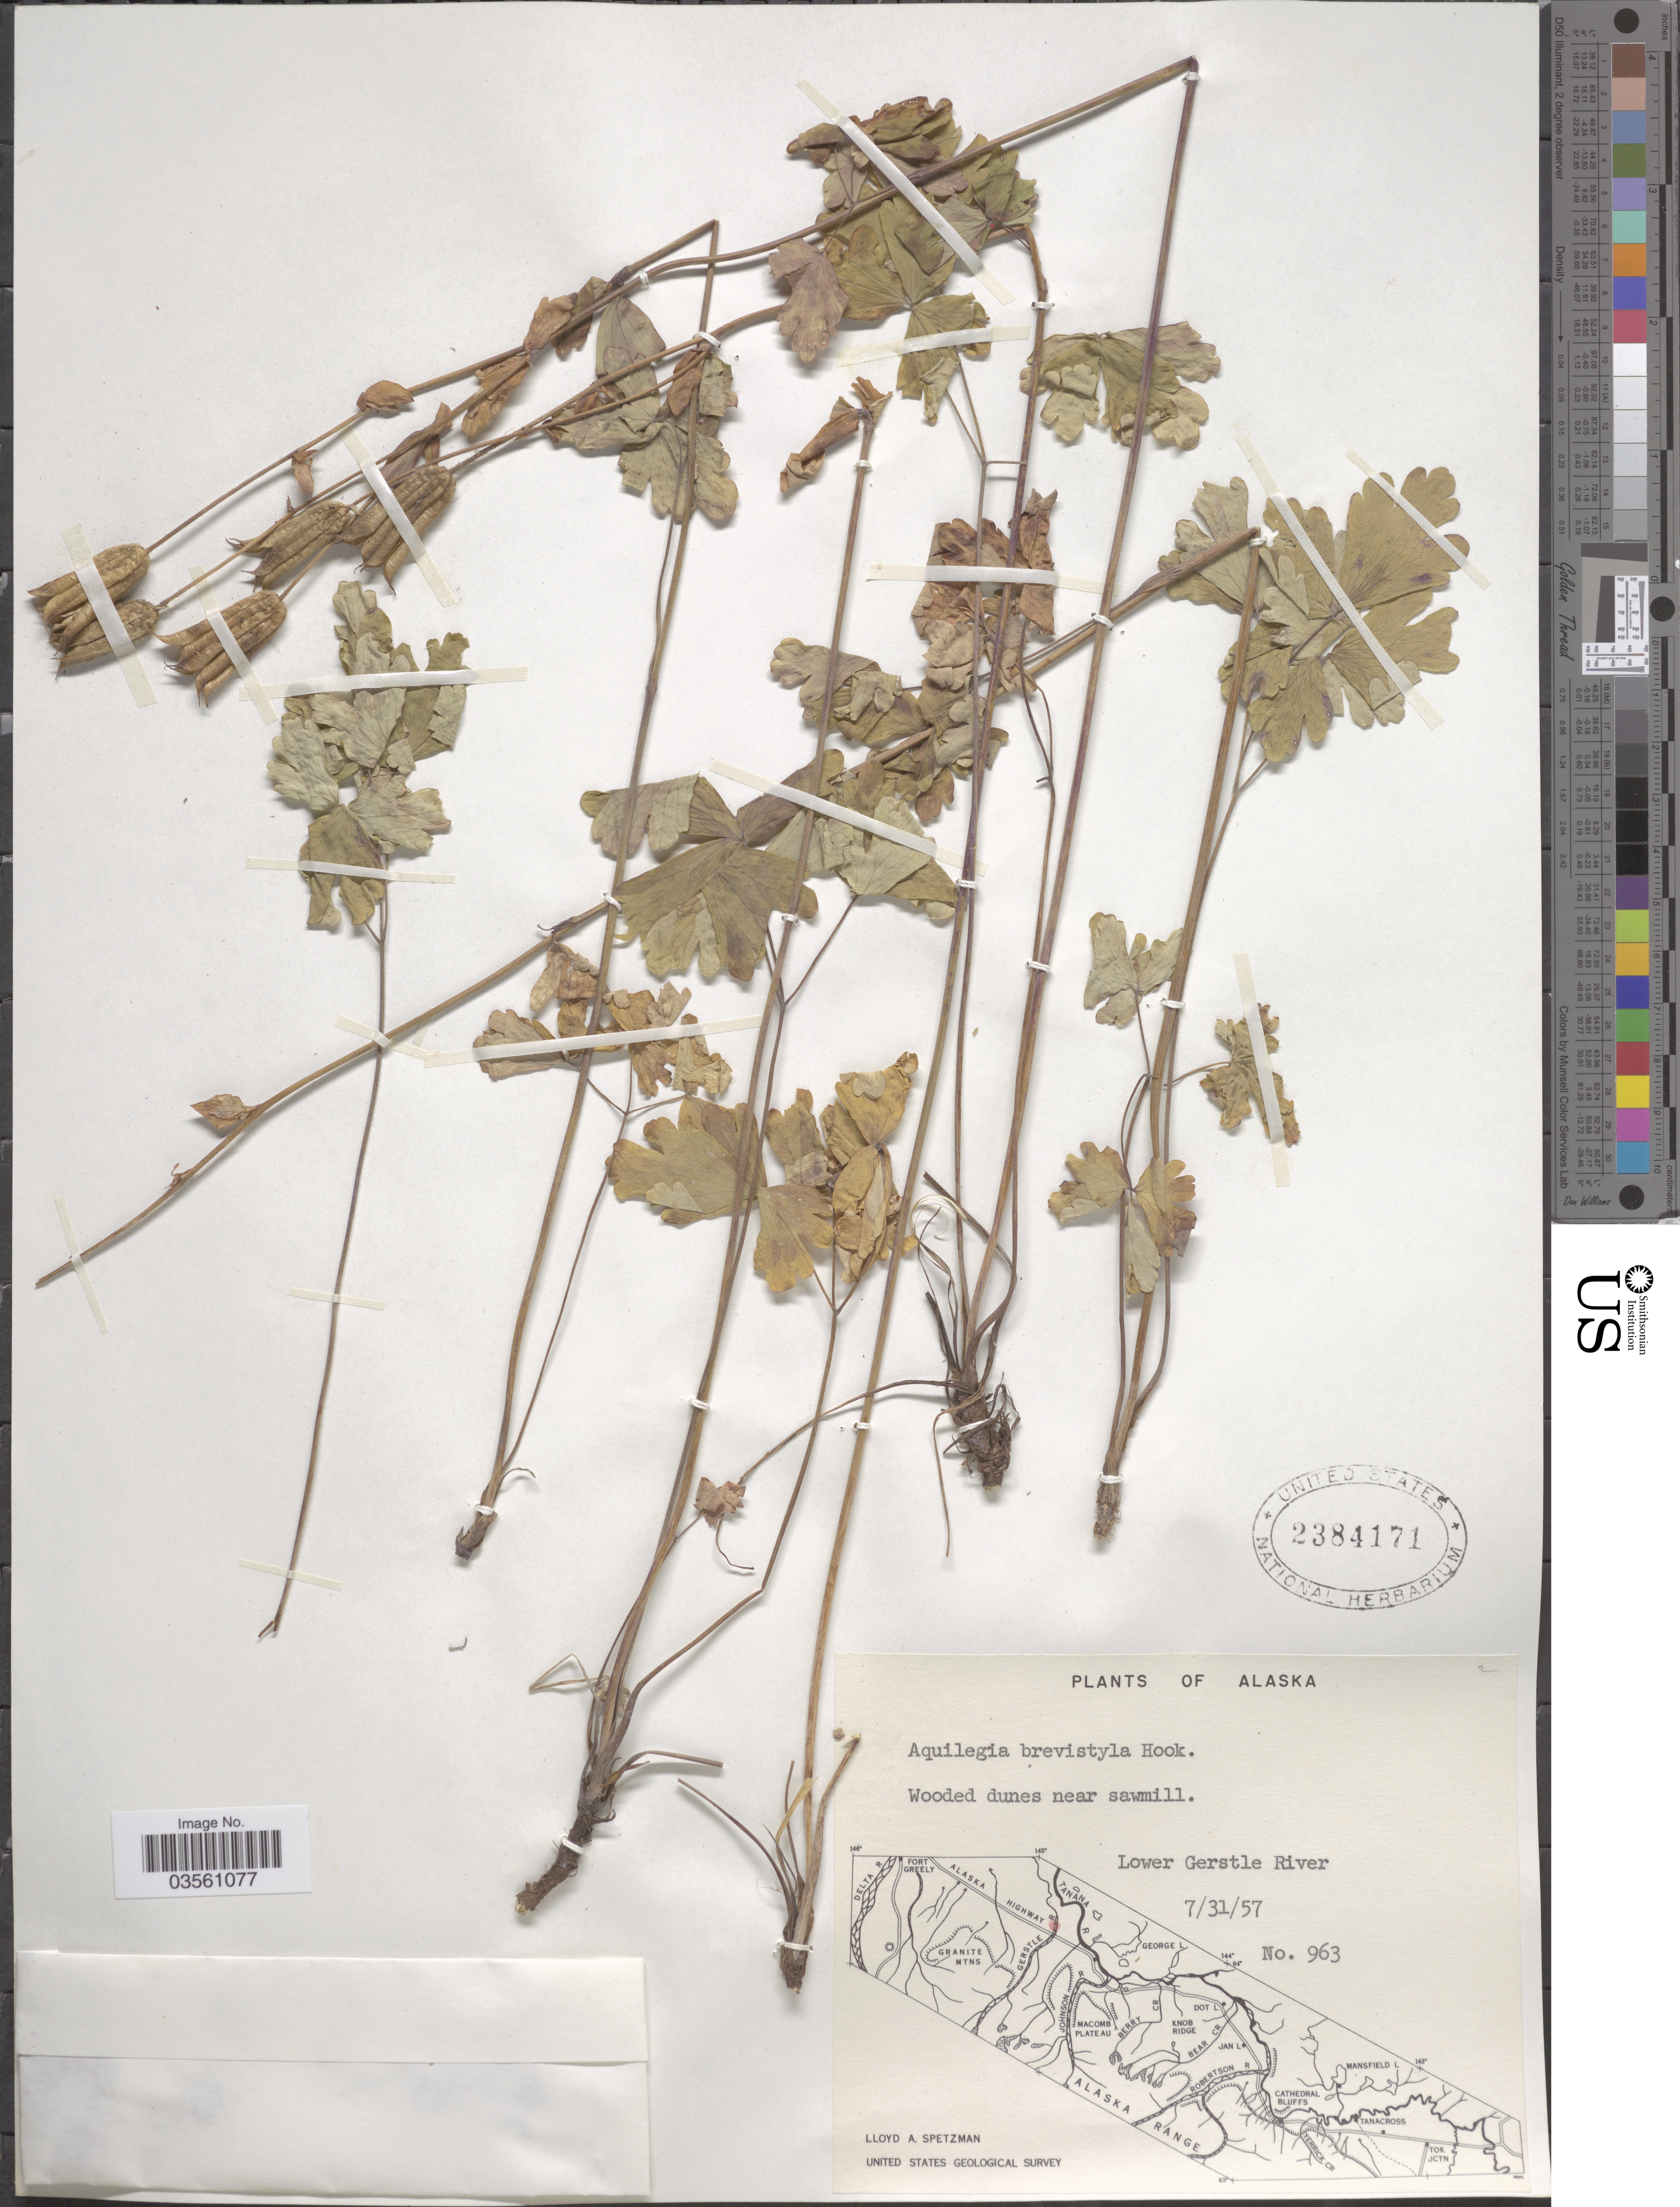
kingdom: Plantae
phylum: Tracheophyta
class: Magnoliopsida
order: Ranunculales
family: Ranunculaceae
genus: Aquilegia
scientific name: Aquilegia brevistyla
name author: Hook.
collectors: L. Spetzman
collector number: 963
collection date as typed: Transcribed d/m/y: 31/7/57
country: United States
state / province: Alaska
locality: Lower Gerstle River.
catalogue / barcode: US 2384171